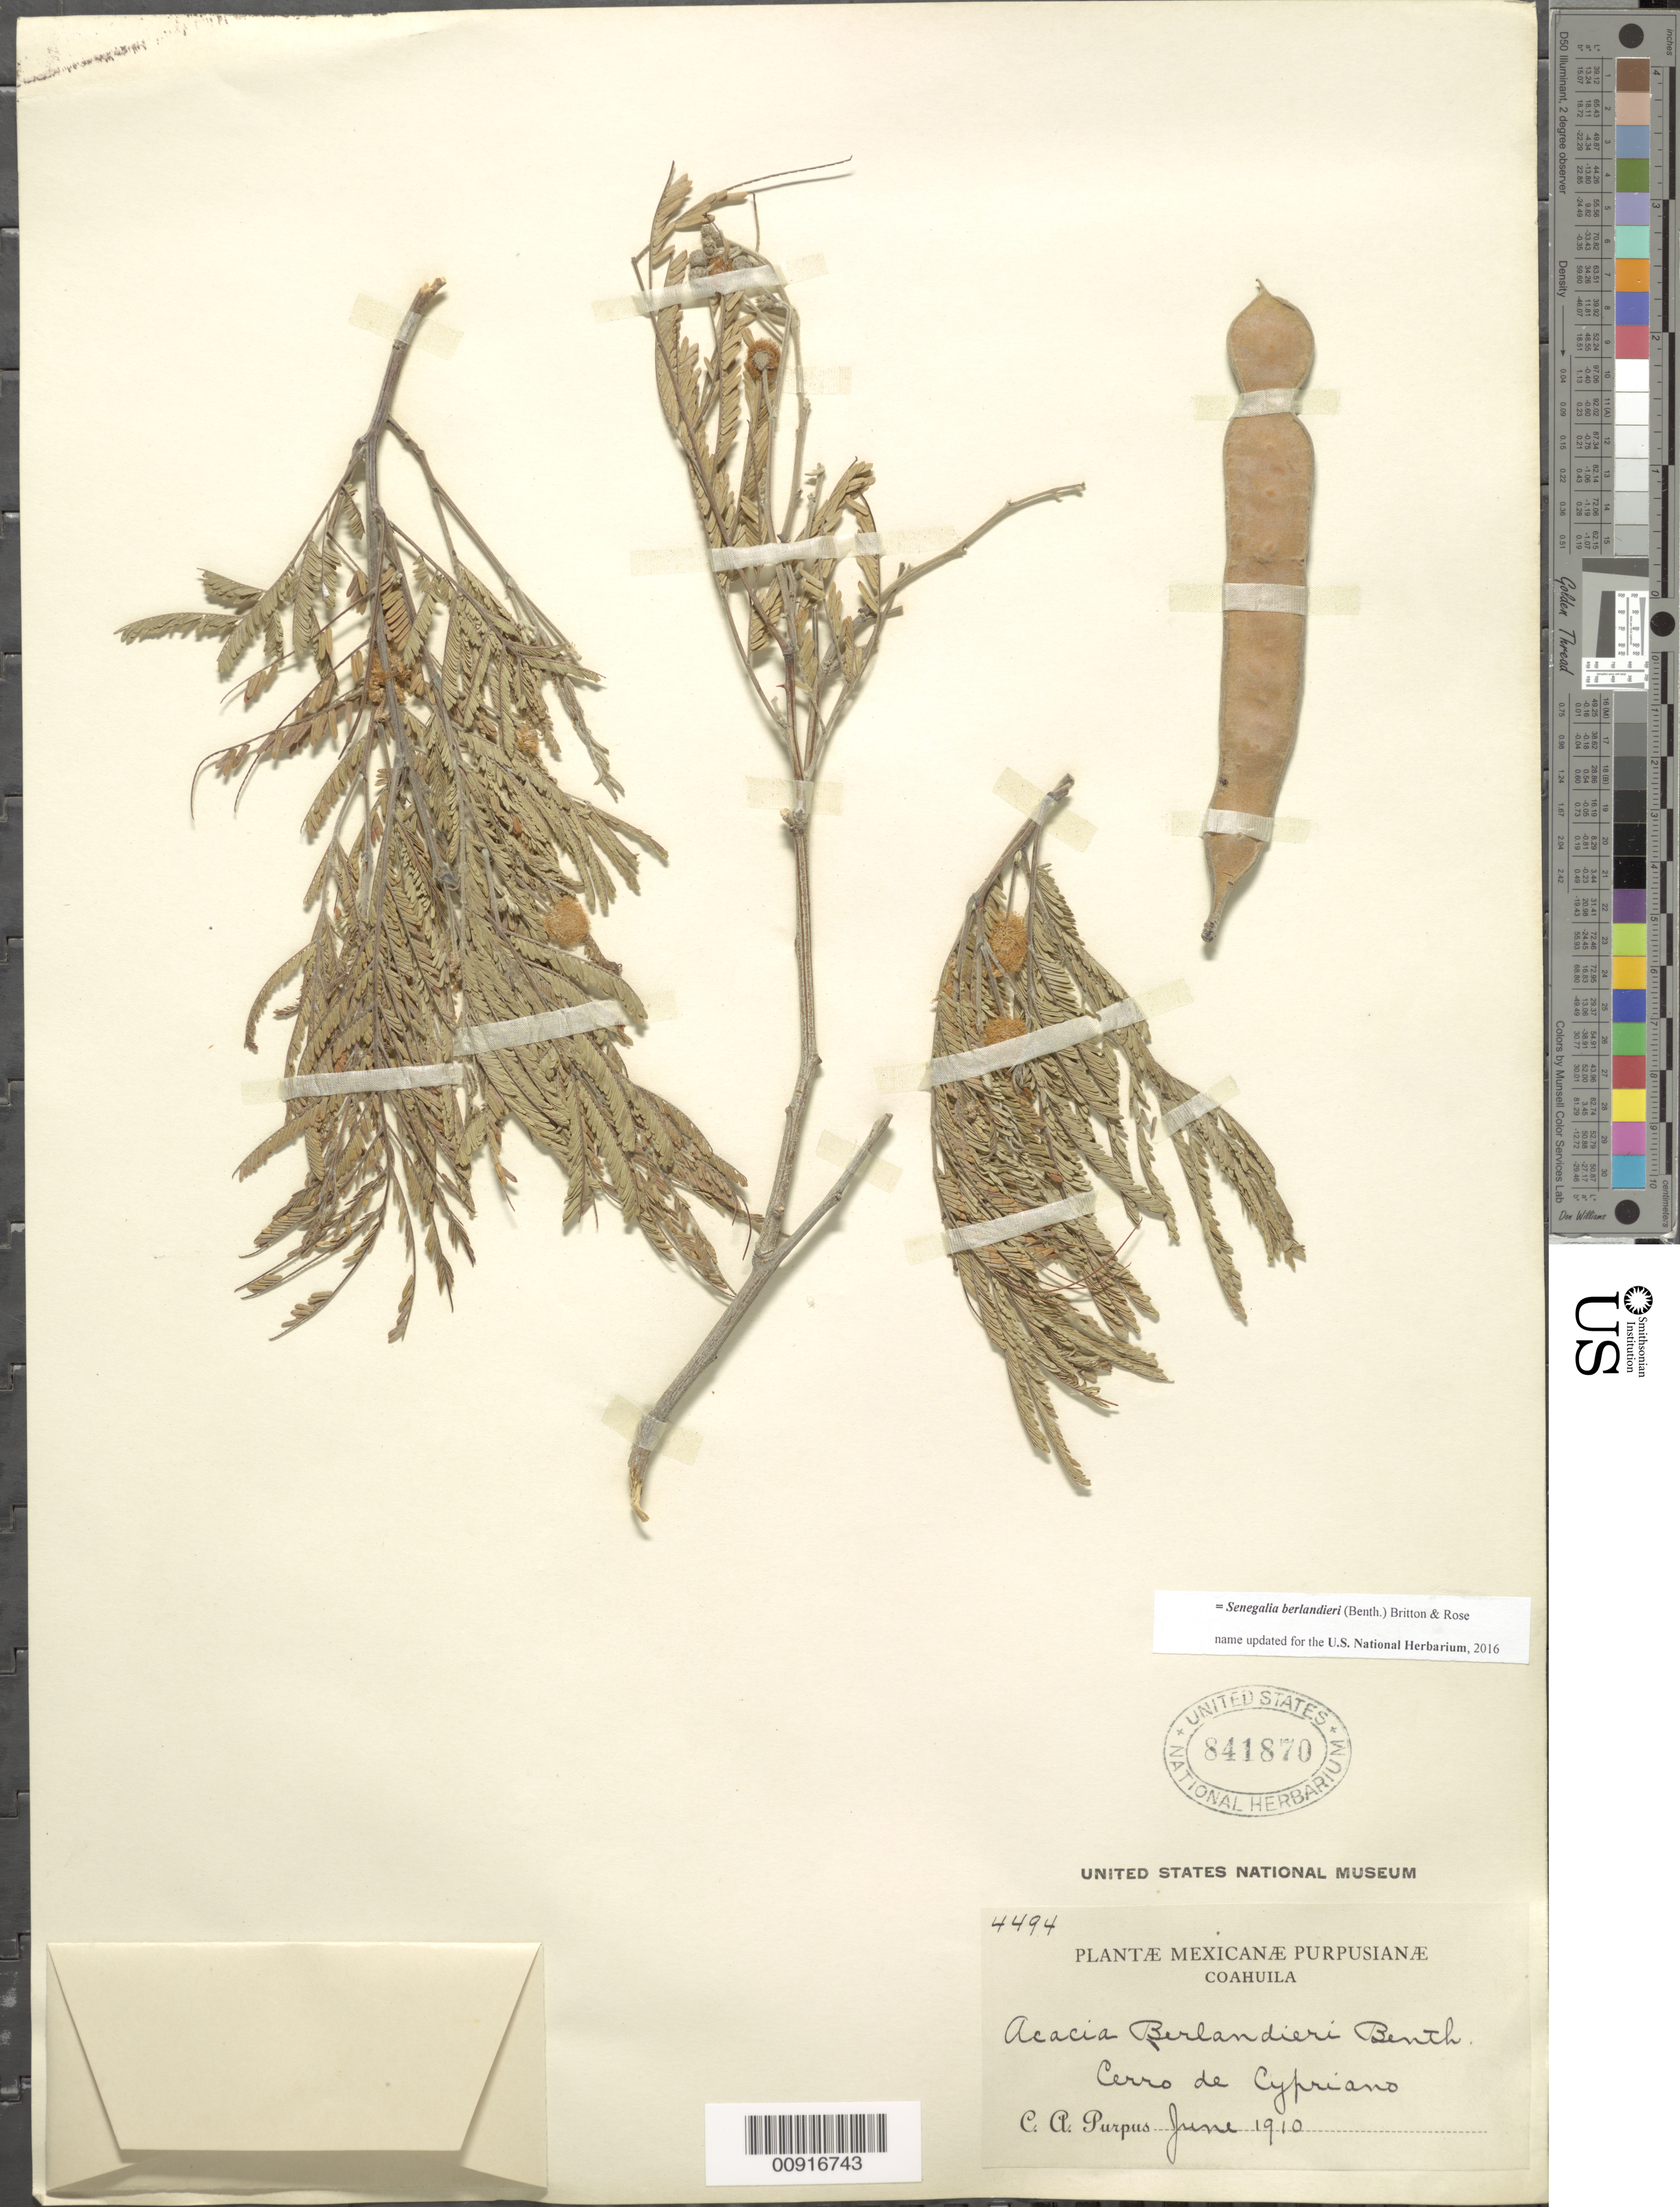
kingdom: Plantae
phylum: Tracheophyta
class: Magnoliopsida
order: Fabales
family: Fabaceae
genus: Senegalia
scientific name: Senegalia berlandieri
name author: (Benth.) Britton & Rose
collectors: C. A. Purpus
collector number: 4494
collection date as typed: Jun 1910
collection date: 1910-06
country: Mexico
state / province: Coahuila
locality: Cerro de Cypriano, Coahuila.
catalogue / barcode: US 841870